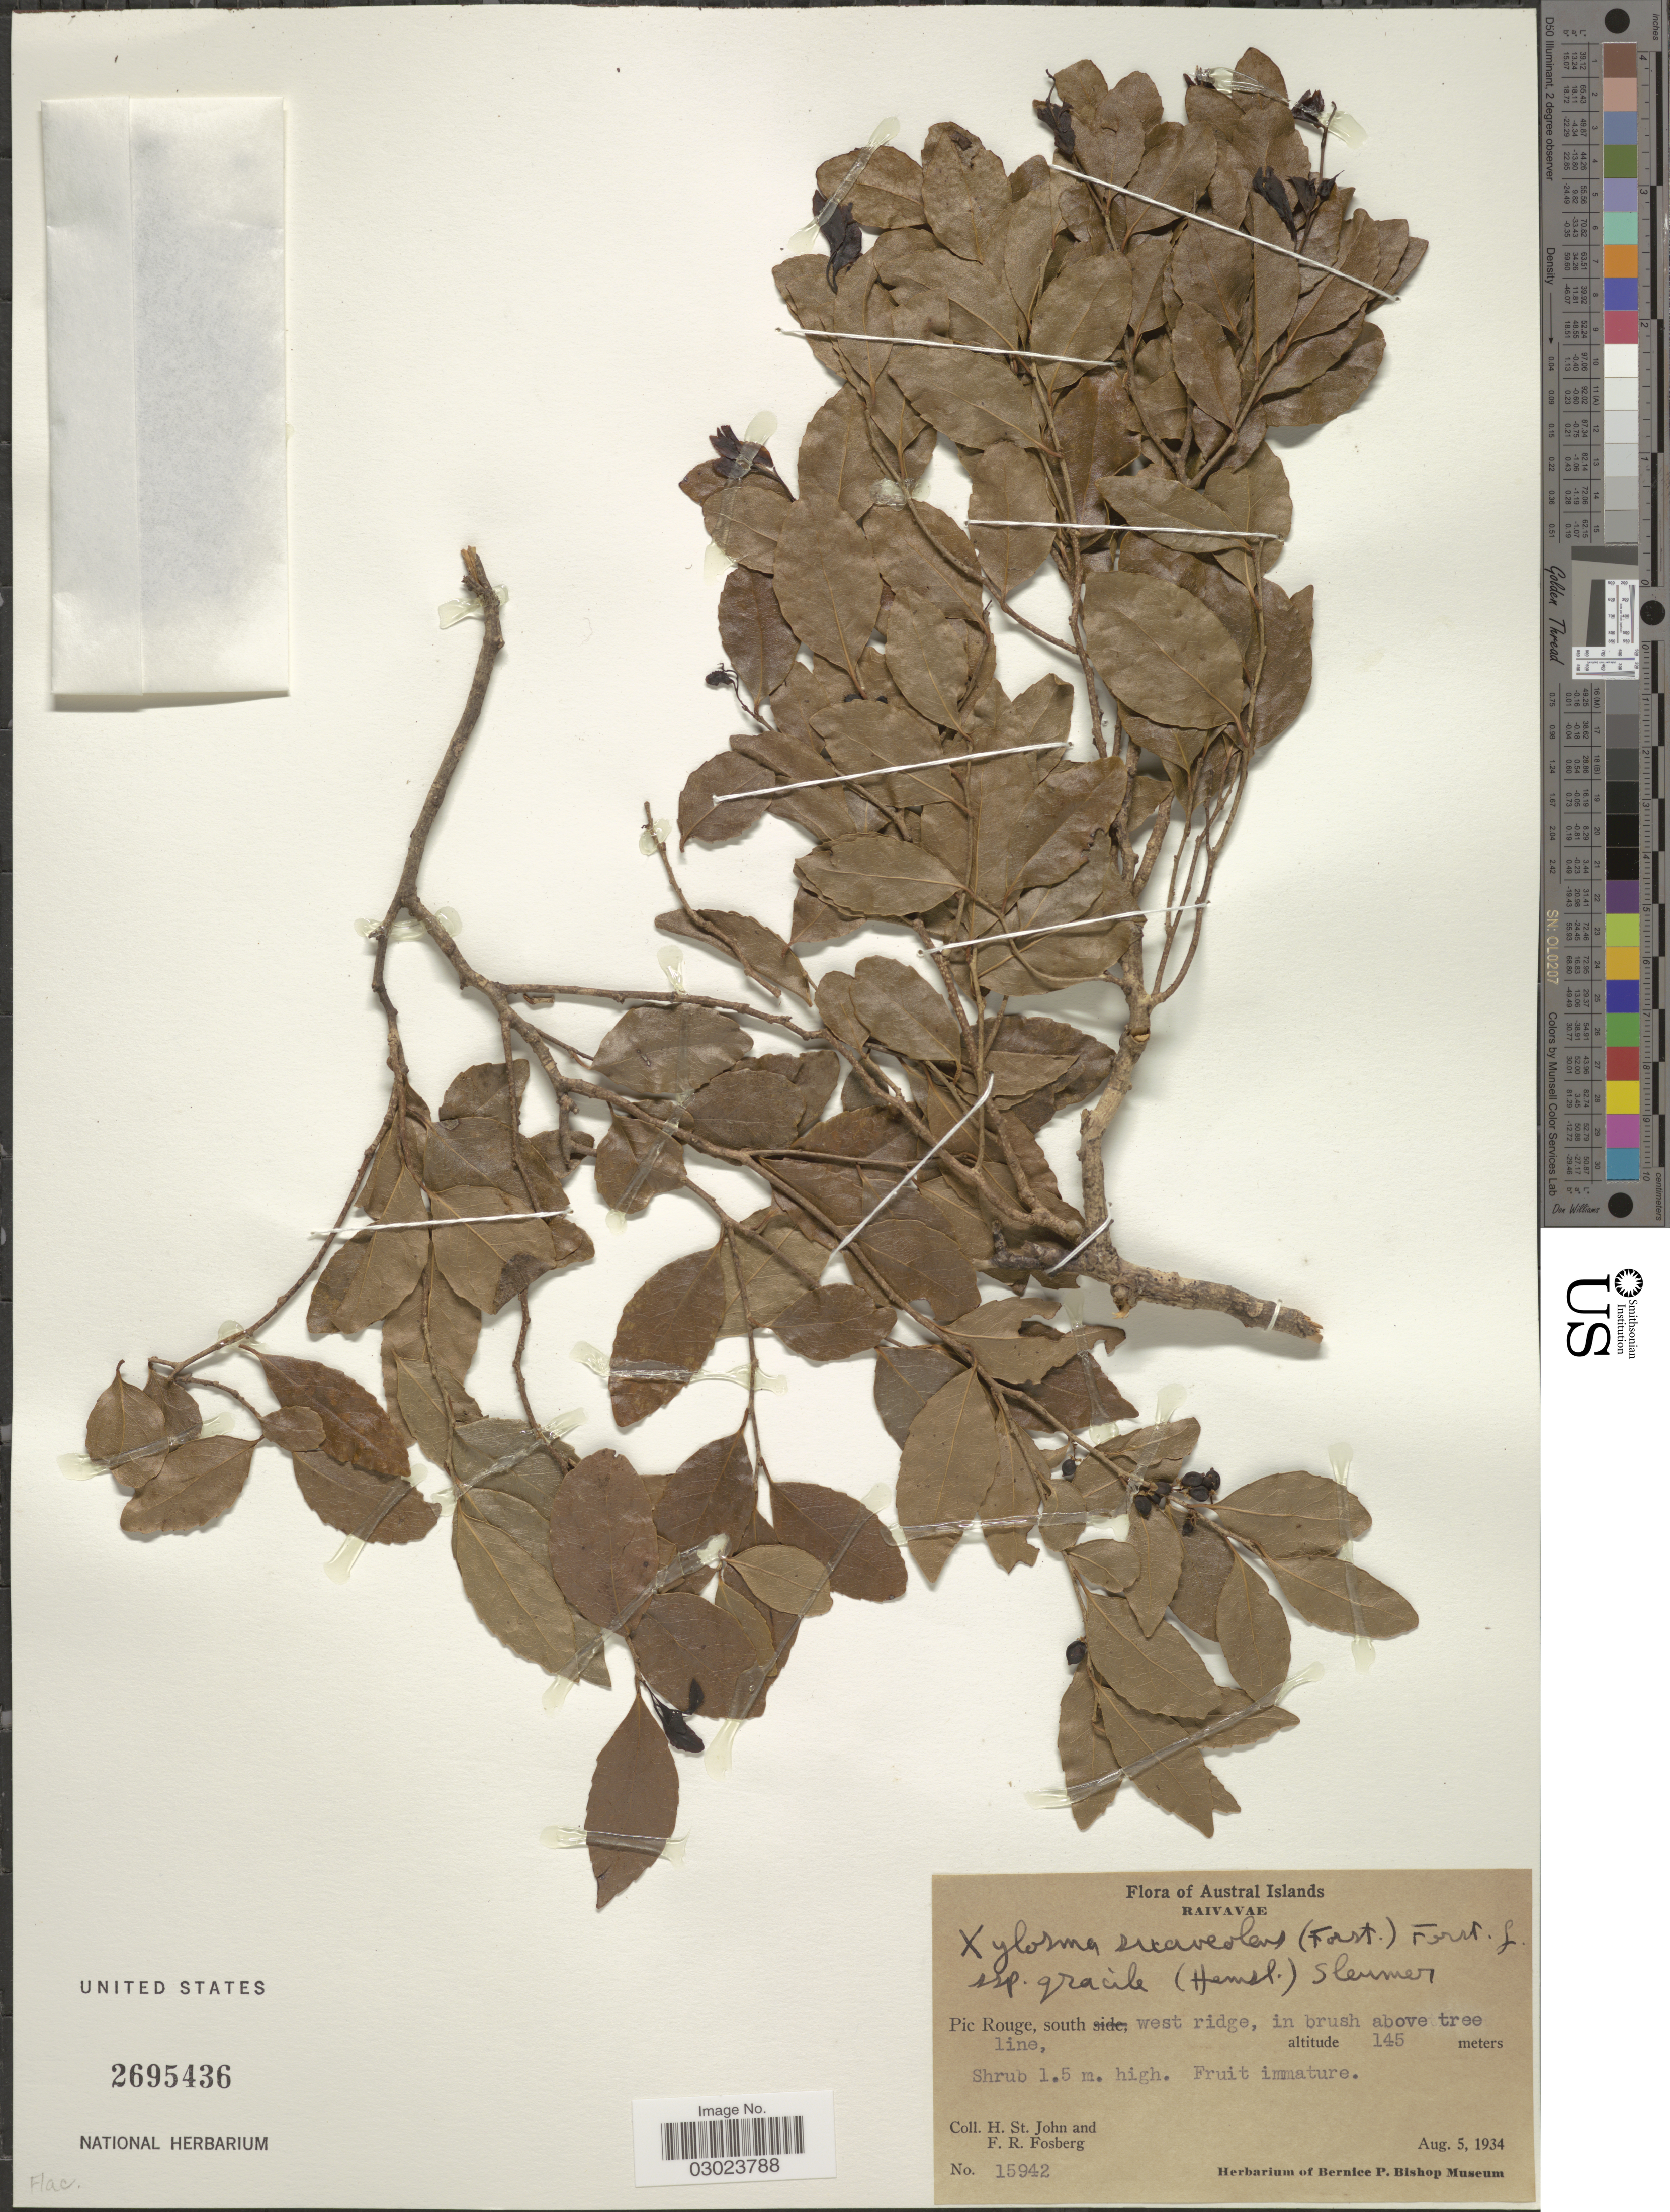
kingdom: Plantae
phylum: Tracheophyta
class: Magnoliopsida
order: Malpighiales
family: Salicaceae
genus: Xylosma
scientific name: Xylosma suaveolens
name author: G. Forst.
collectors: H. St. John & F. R. Fosberg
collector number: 15942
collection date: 1934-08-05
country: French Polynesia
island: Raivavae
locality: Austral Islands. Raivavae. Pic Rouge, south, west ridge, in brush above tree line.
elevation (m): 145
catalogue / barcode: US 2695436